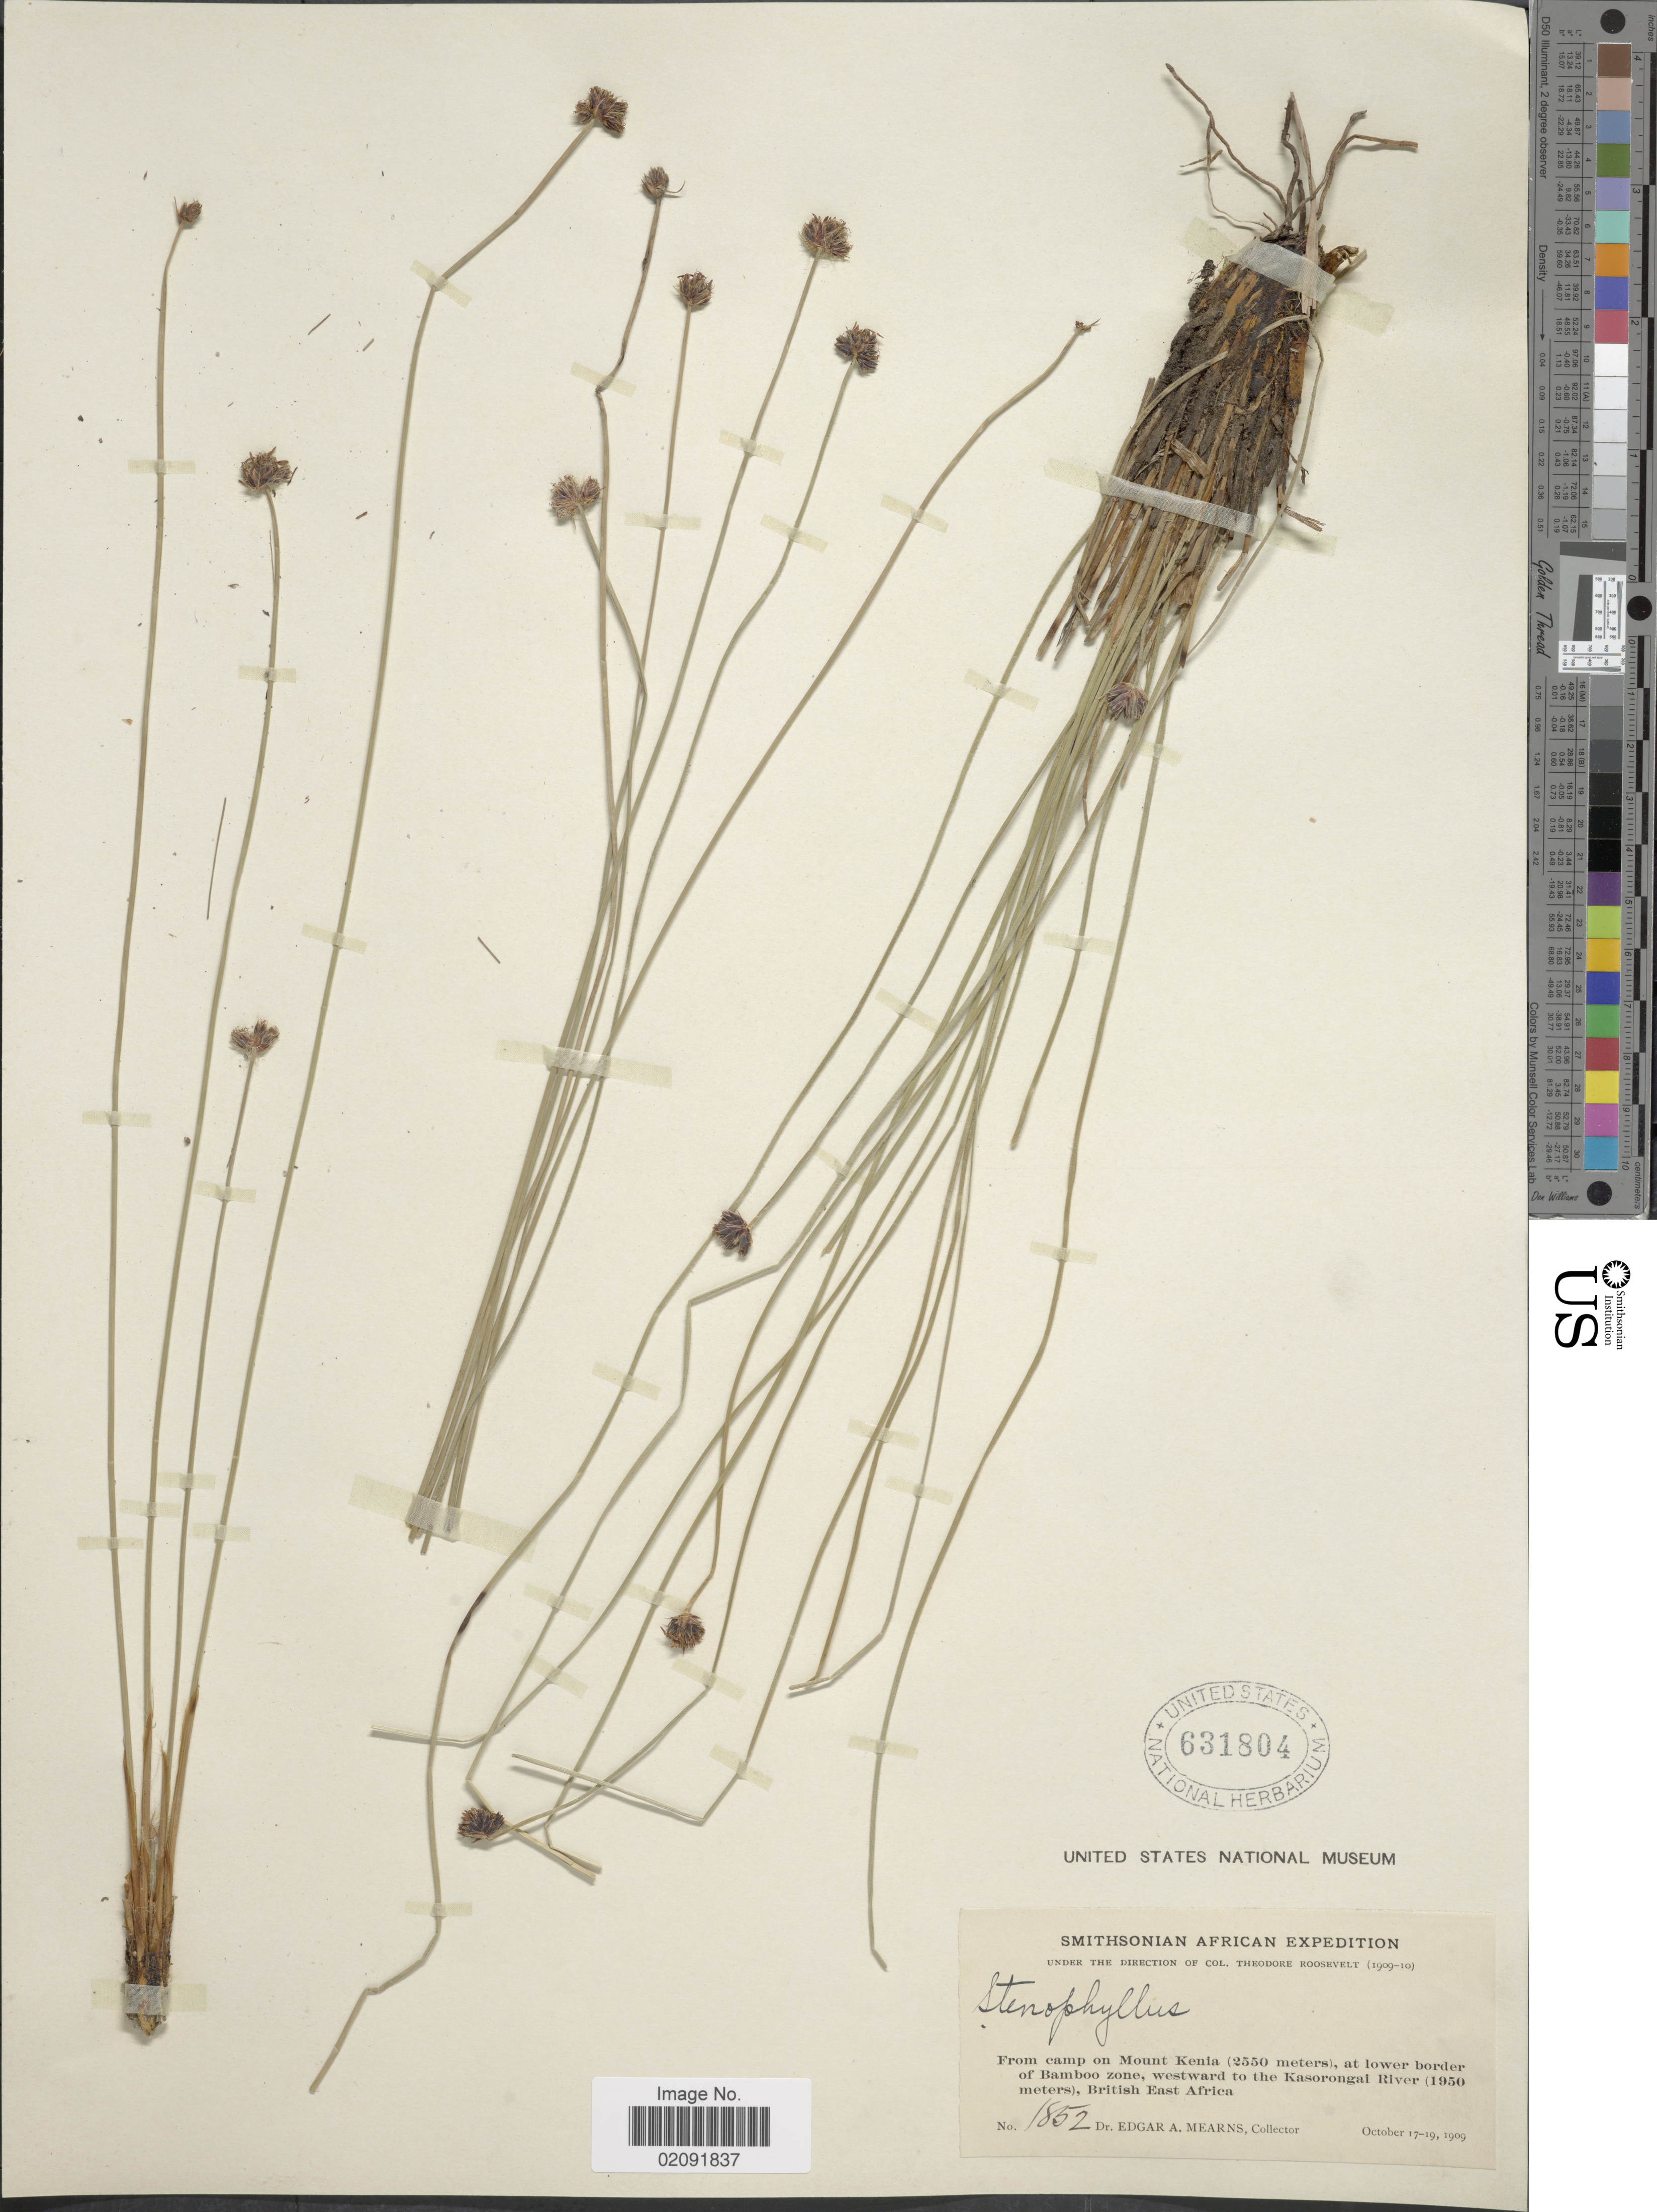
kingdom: Plantae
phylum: Tracheophyta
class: Liliopsida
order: Poales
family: Cyperaceae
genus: Bulbostylis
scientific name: Bulbostylis boeckeleriana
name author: (Schweinf.) Beetle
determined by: Strong, Mark T., (BOT), Smithsonian Institution - National Museum of Natural History (UNITED STATES)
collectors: E. A. Mearns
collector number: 1852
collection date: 1909-10-17/1909-10-19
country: Kenya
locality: From camp on Mount Kenia, at lower border of Bamboo zone, westward to the Kasorongai River, British East Africa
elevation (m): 1950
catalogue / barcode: US 631804